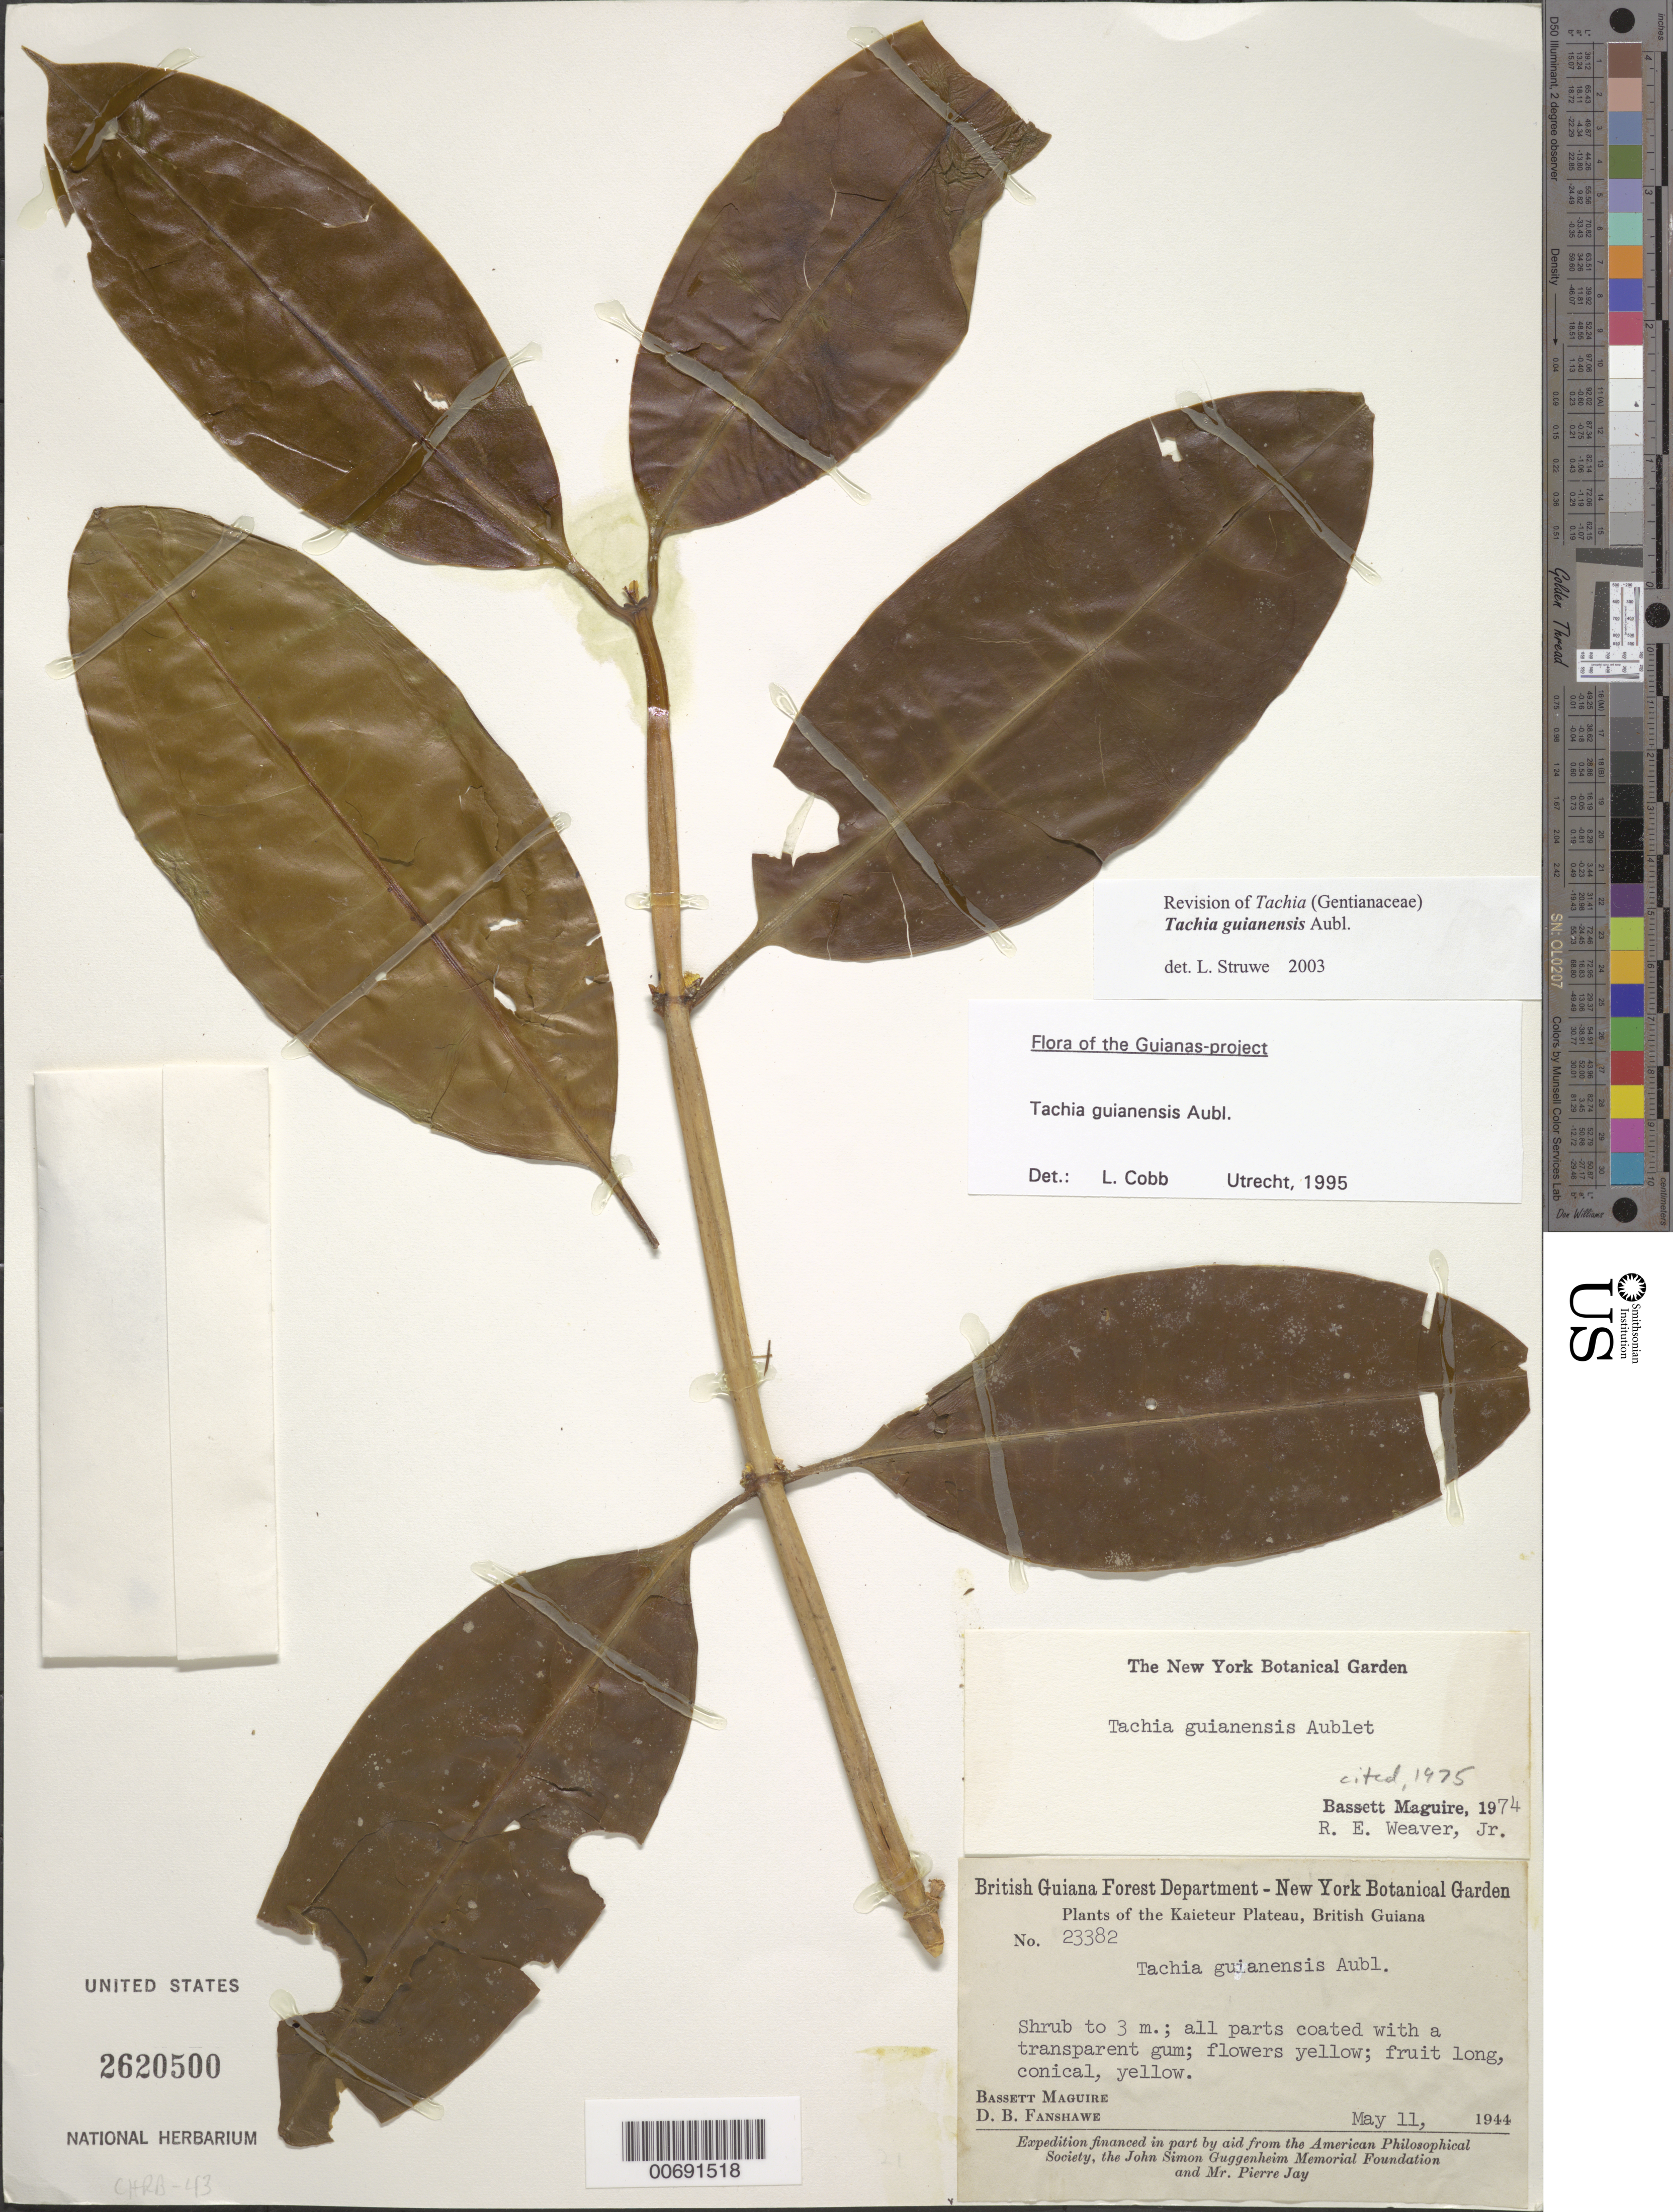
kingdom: Plantae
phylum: Tracheophyta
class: Magnoliopsida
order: Gentianales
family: Gentianaceae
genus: Tachia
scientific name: Tachia guianensis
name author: Aubl.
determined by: Cobb, L.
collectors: B. Maguire & D. B. Fanshawe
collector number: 23382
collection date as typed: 11-May-44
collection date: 1944-05-11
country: Guyana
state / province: Potaro-Siparuni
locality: Kaieteur Plateau, Potaro River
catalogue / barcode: US 2620500